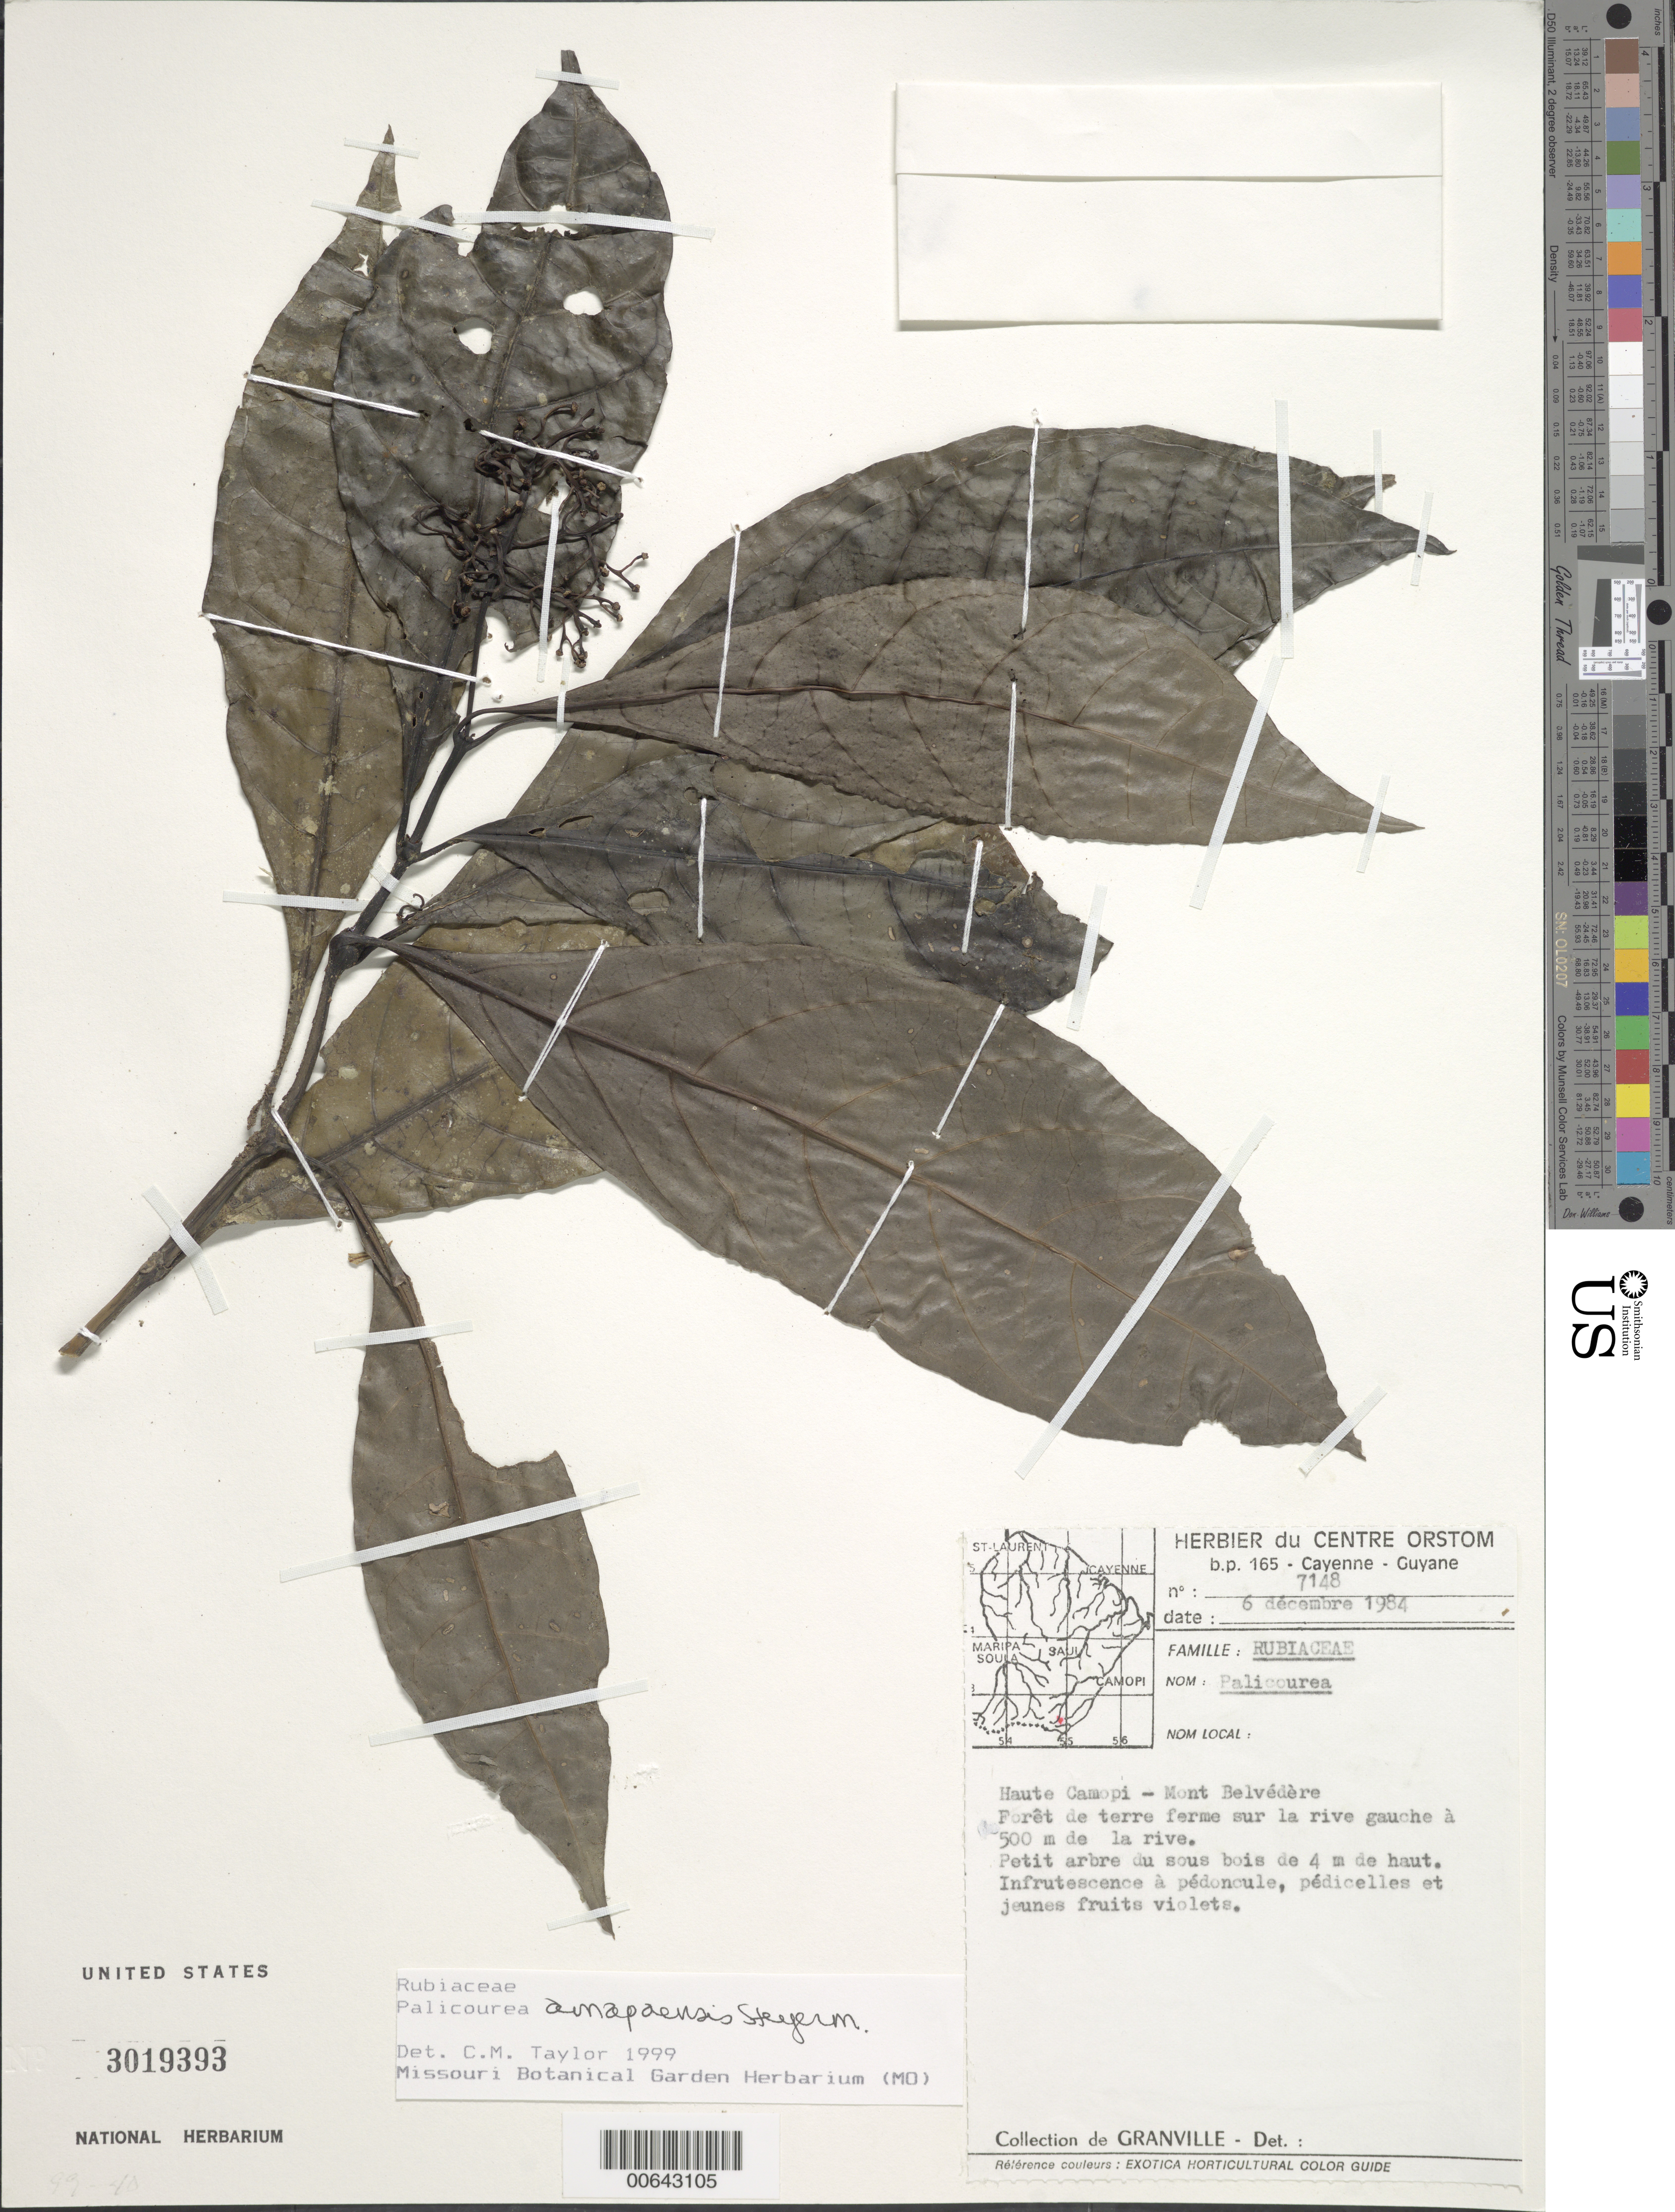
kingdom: Plantae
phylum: Tracheophyta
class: Magnoliopsida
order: Gentianales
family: Rubiaceae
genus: Palicourea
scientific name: Palicourea amapaensis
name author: Steyerm.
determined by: Taylor, Charlotte M.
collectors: J.-J. de Granville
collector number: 7148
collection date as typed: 6-Dec-84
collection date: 1984-12-06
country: French Guiana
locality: Mont Belvédère, haute Camopi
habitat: Foret de tere ferme su la rive gauche a 500m de la rive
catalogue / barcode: US 3019393